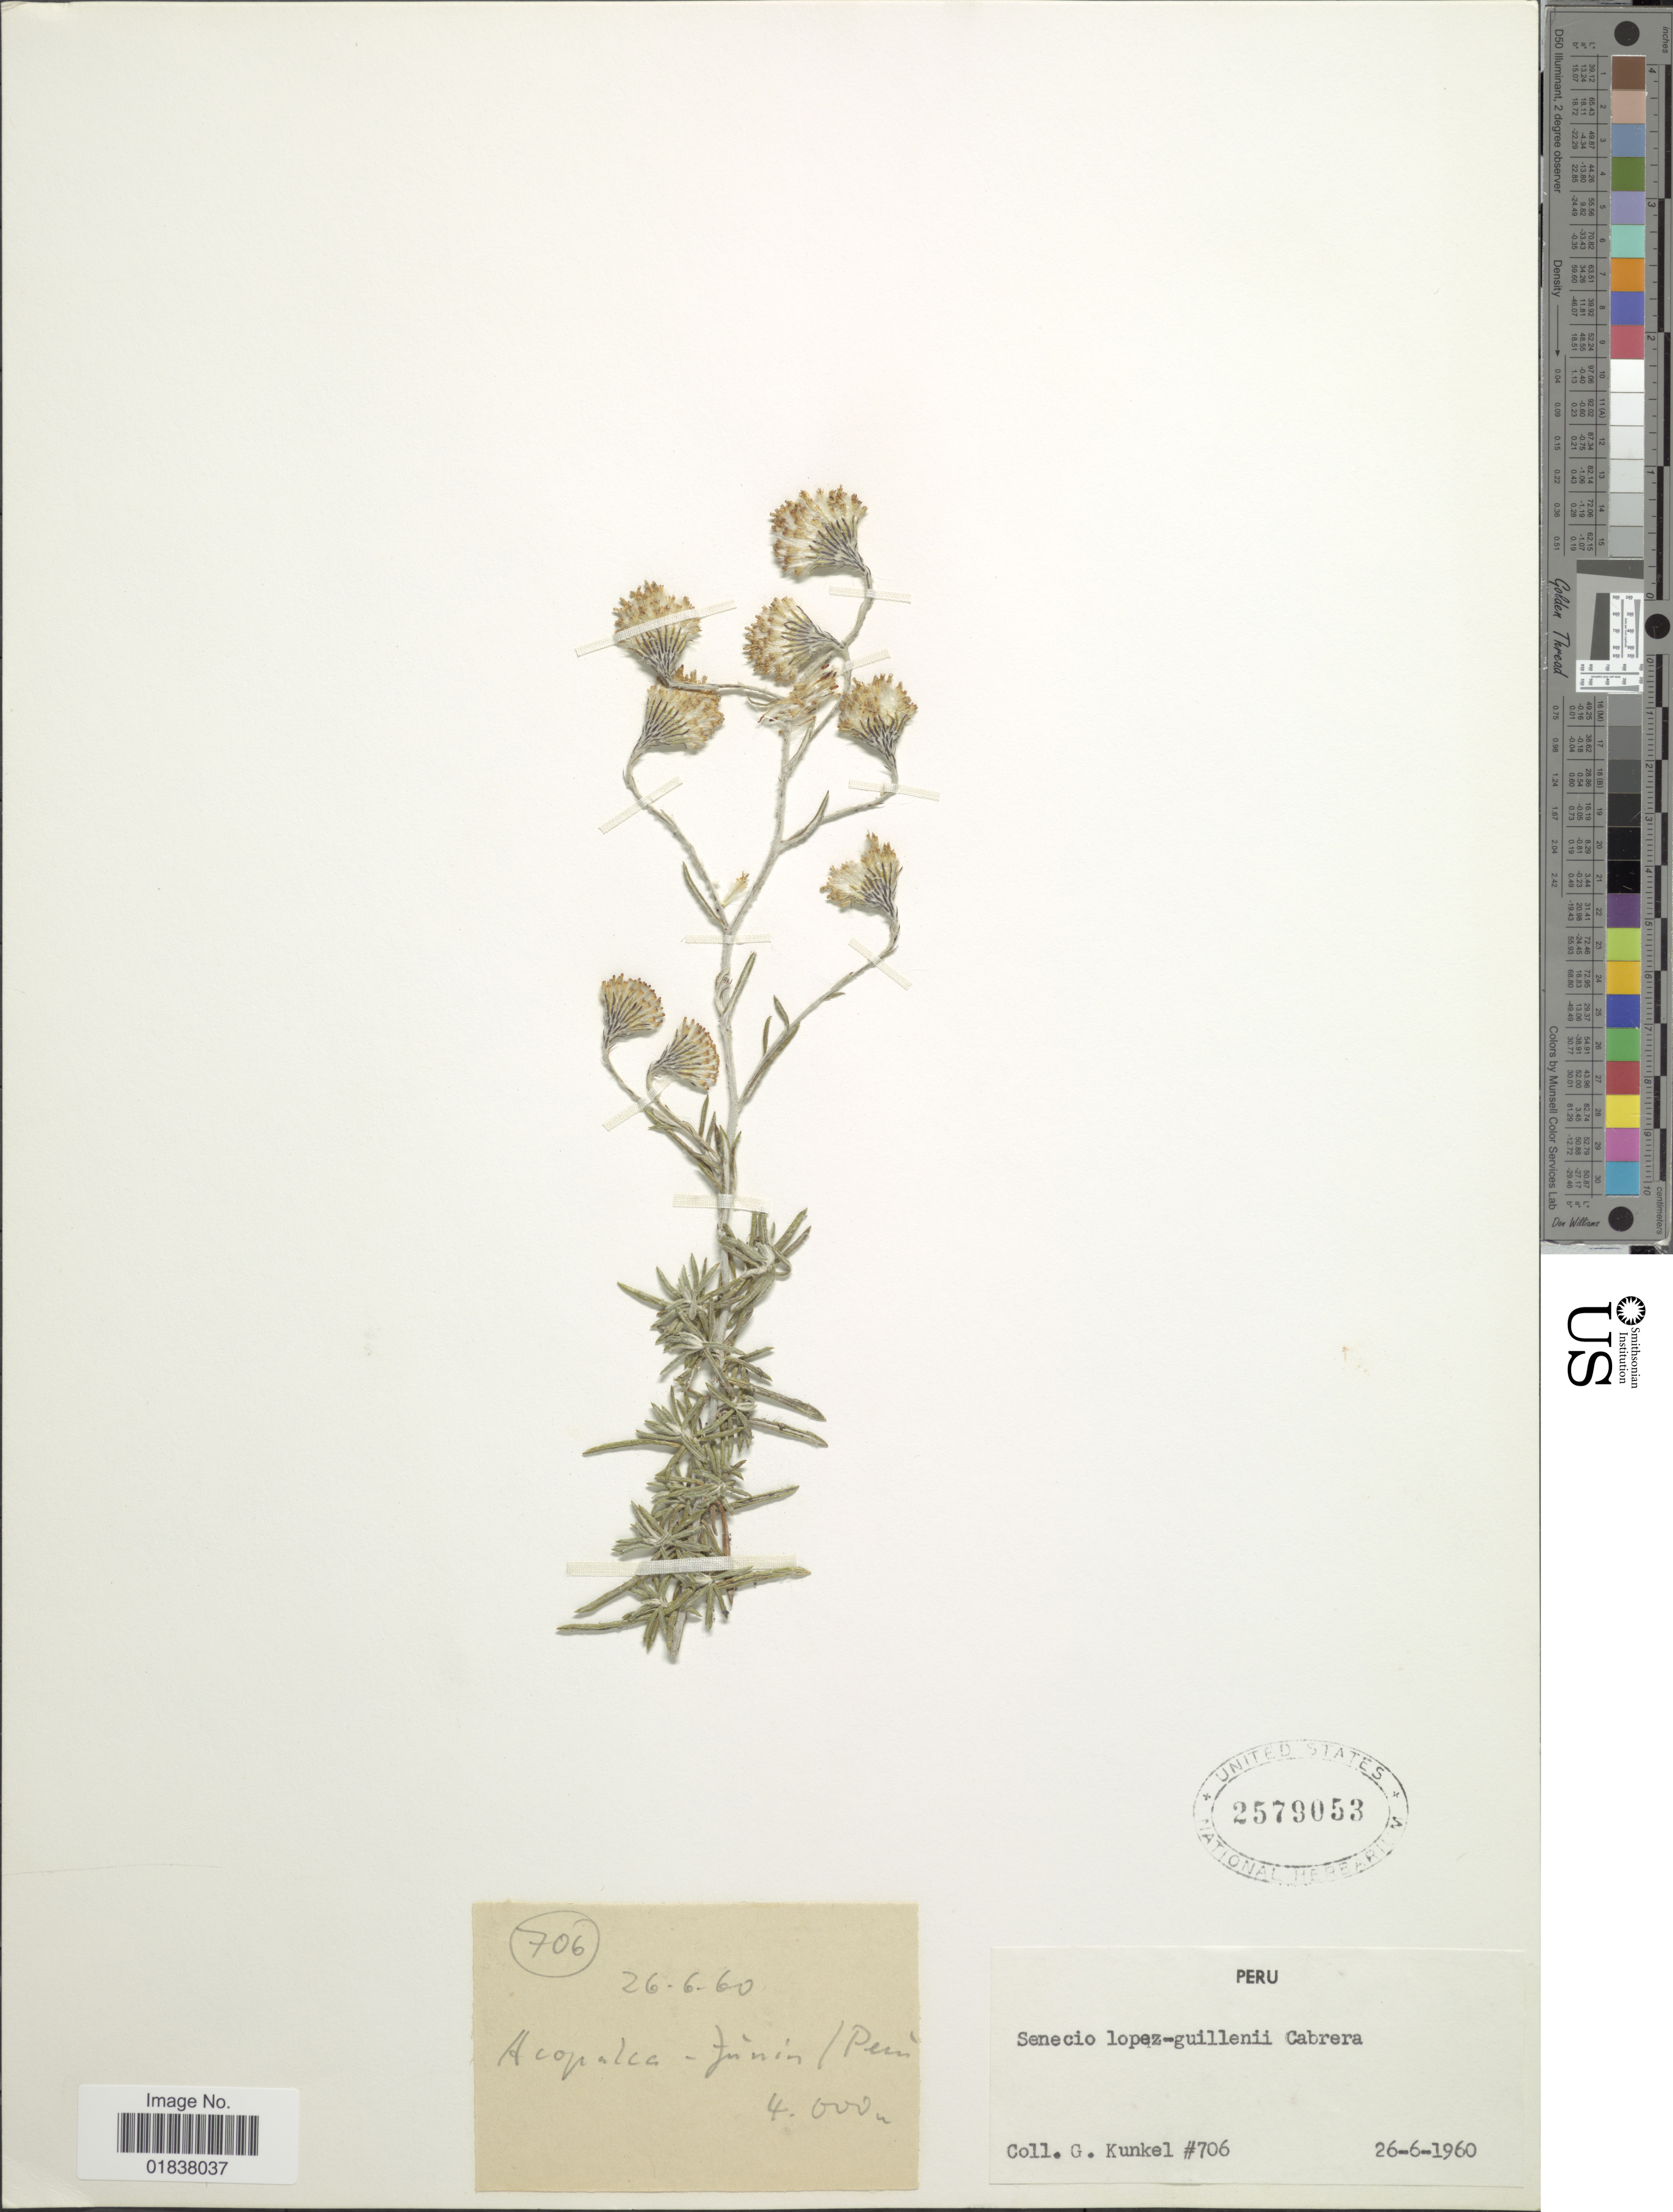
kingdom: Plantae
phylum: Tracheophyta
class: Magnoliopsida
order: Asterales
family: Asteraceae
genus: Senecio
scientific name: Senecio lopez-guillenii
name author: Cabrera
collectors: G. Kunkel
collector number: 706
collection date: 1960-06-26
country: Peru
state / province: Junín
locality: Acopalca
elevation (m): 4000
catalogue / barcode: US 2579053